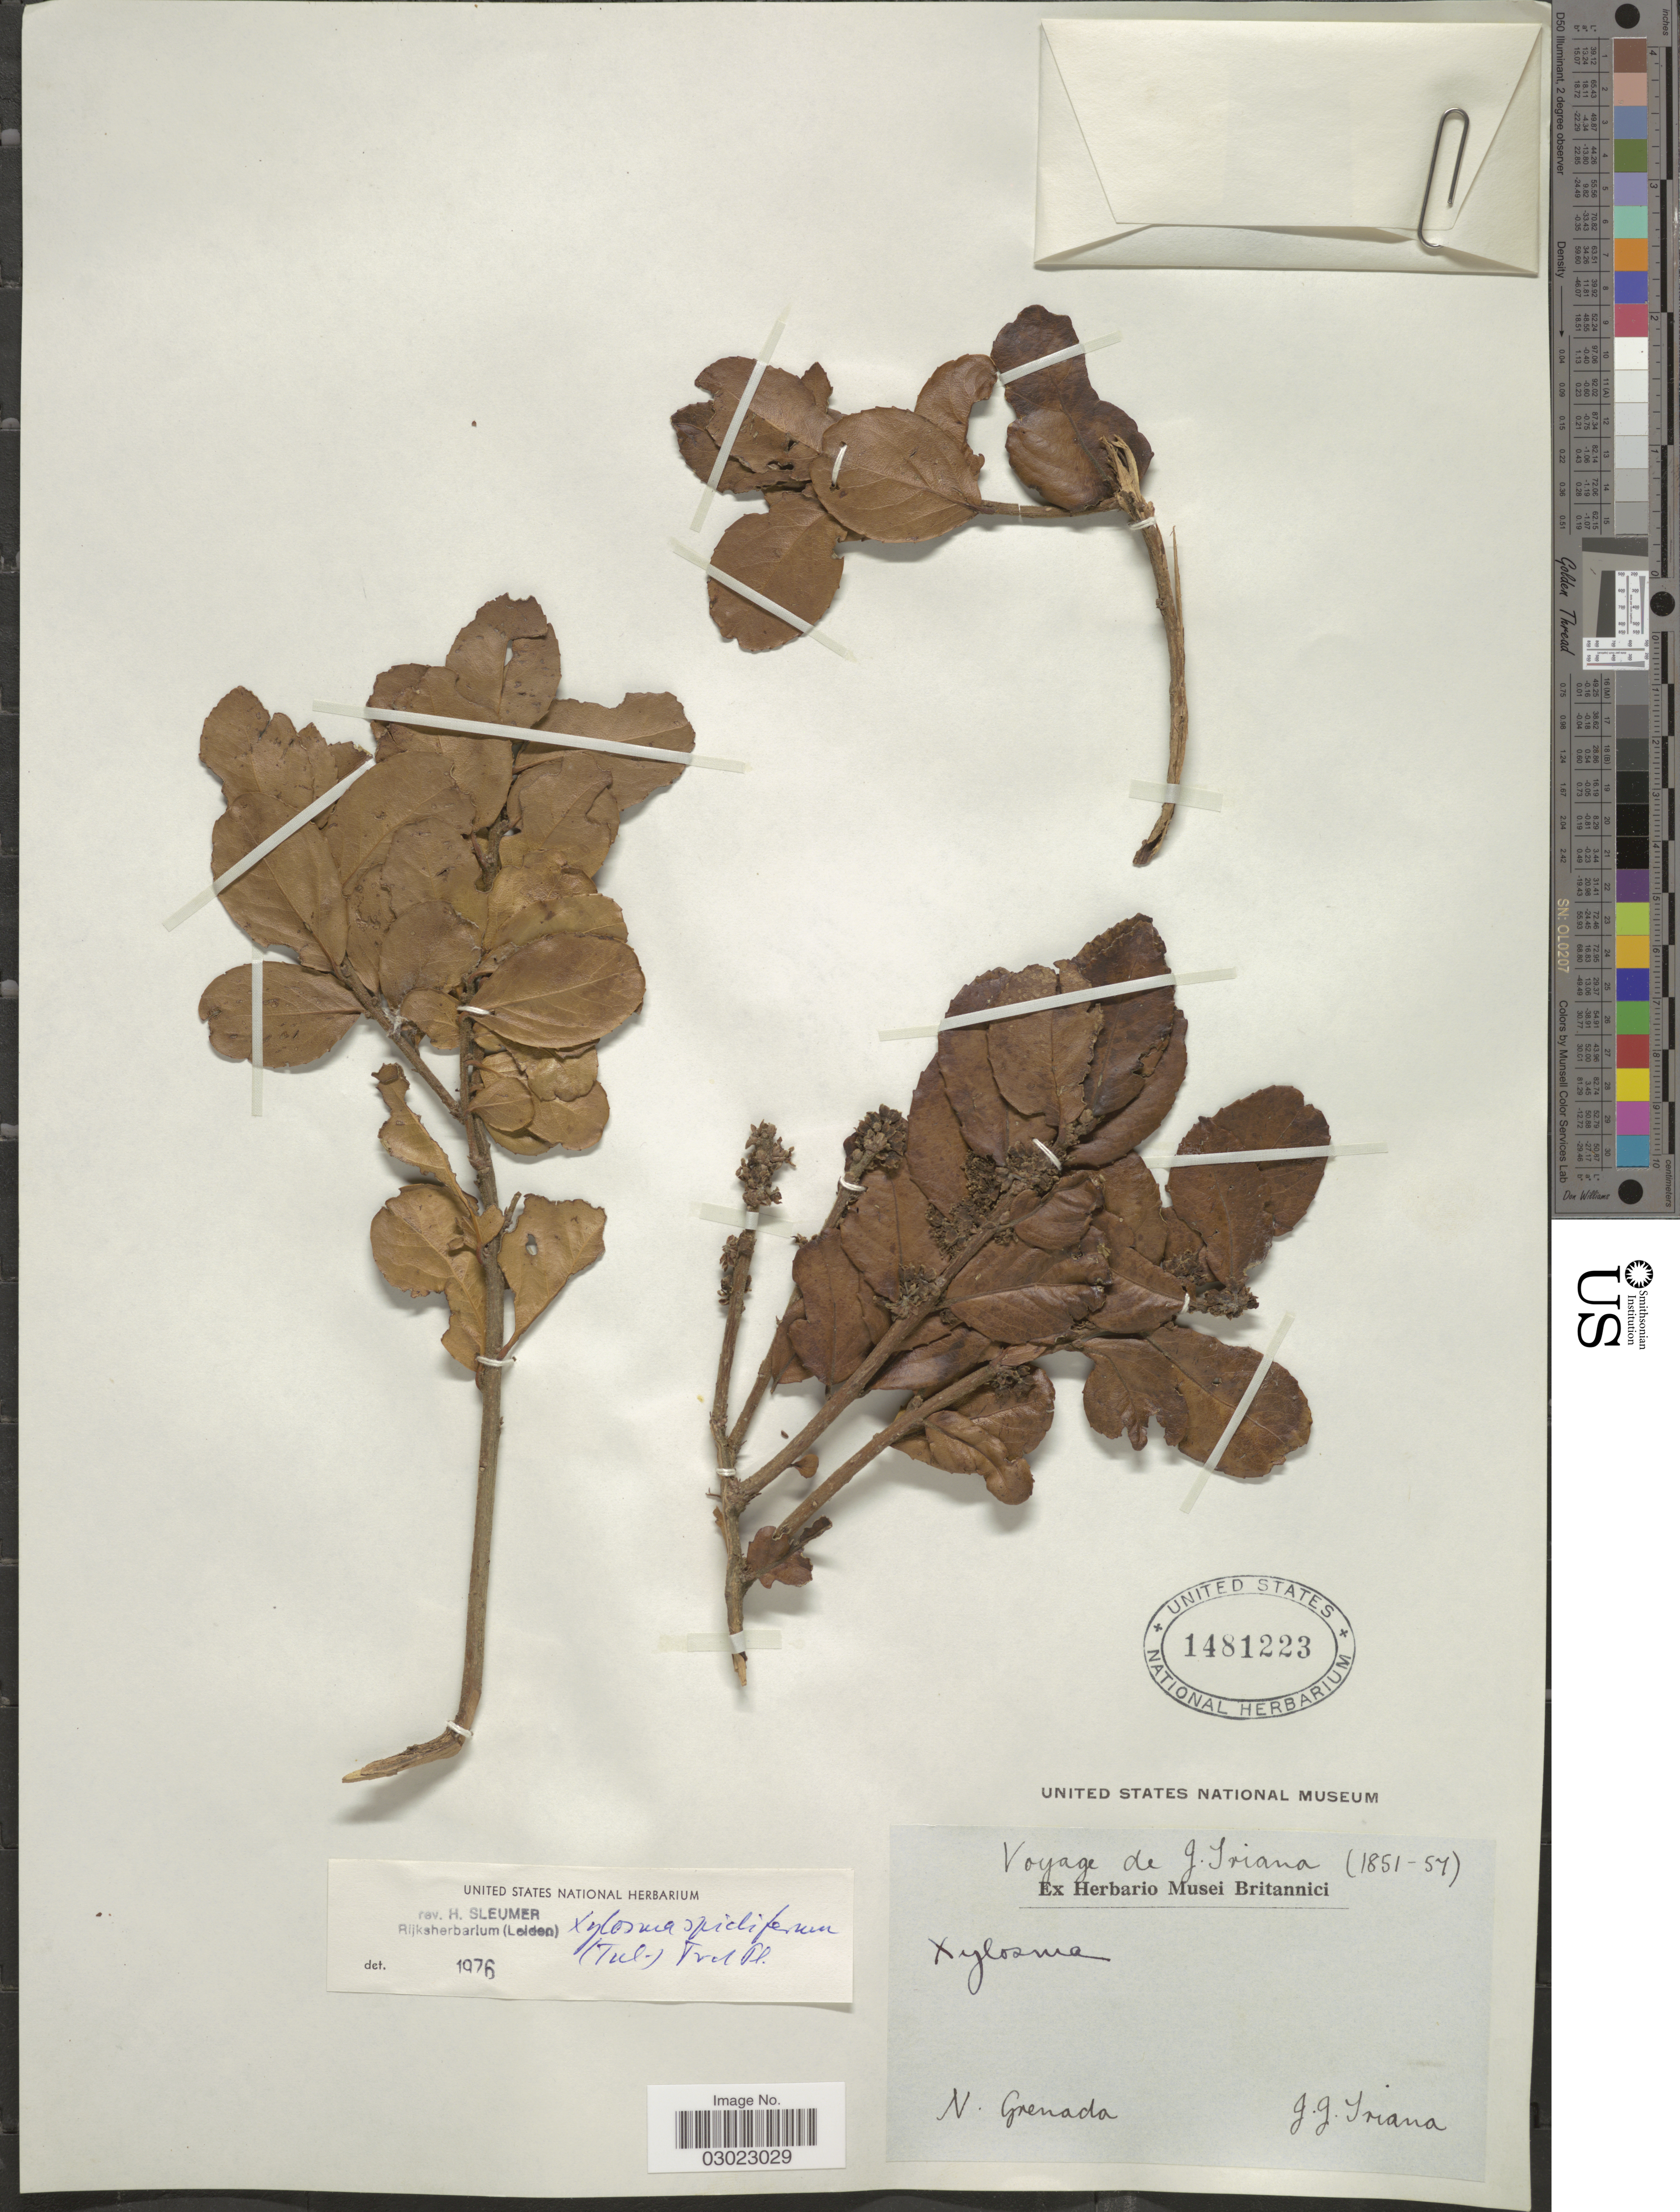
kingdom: Plantae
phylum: Tracheophyta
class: Magnoliopsida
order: Malpighiales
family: Salicaceae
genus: Xylosma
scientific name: Xylosma spiculifera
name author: (Tul.) Triana & Planch.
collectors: J. J. Triana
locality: N. Grenada.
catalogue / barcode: US 1481223